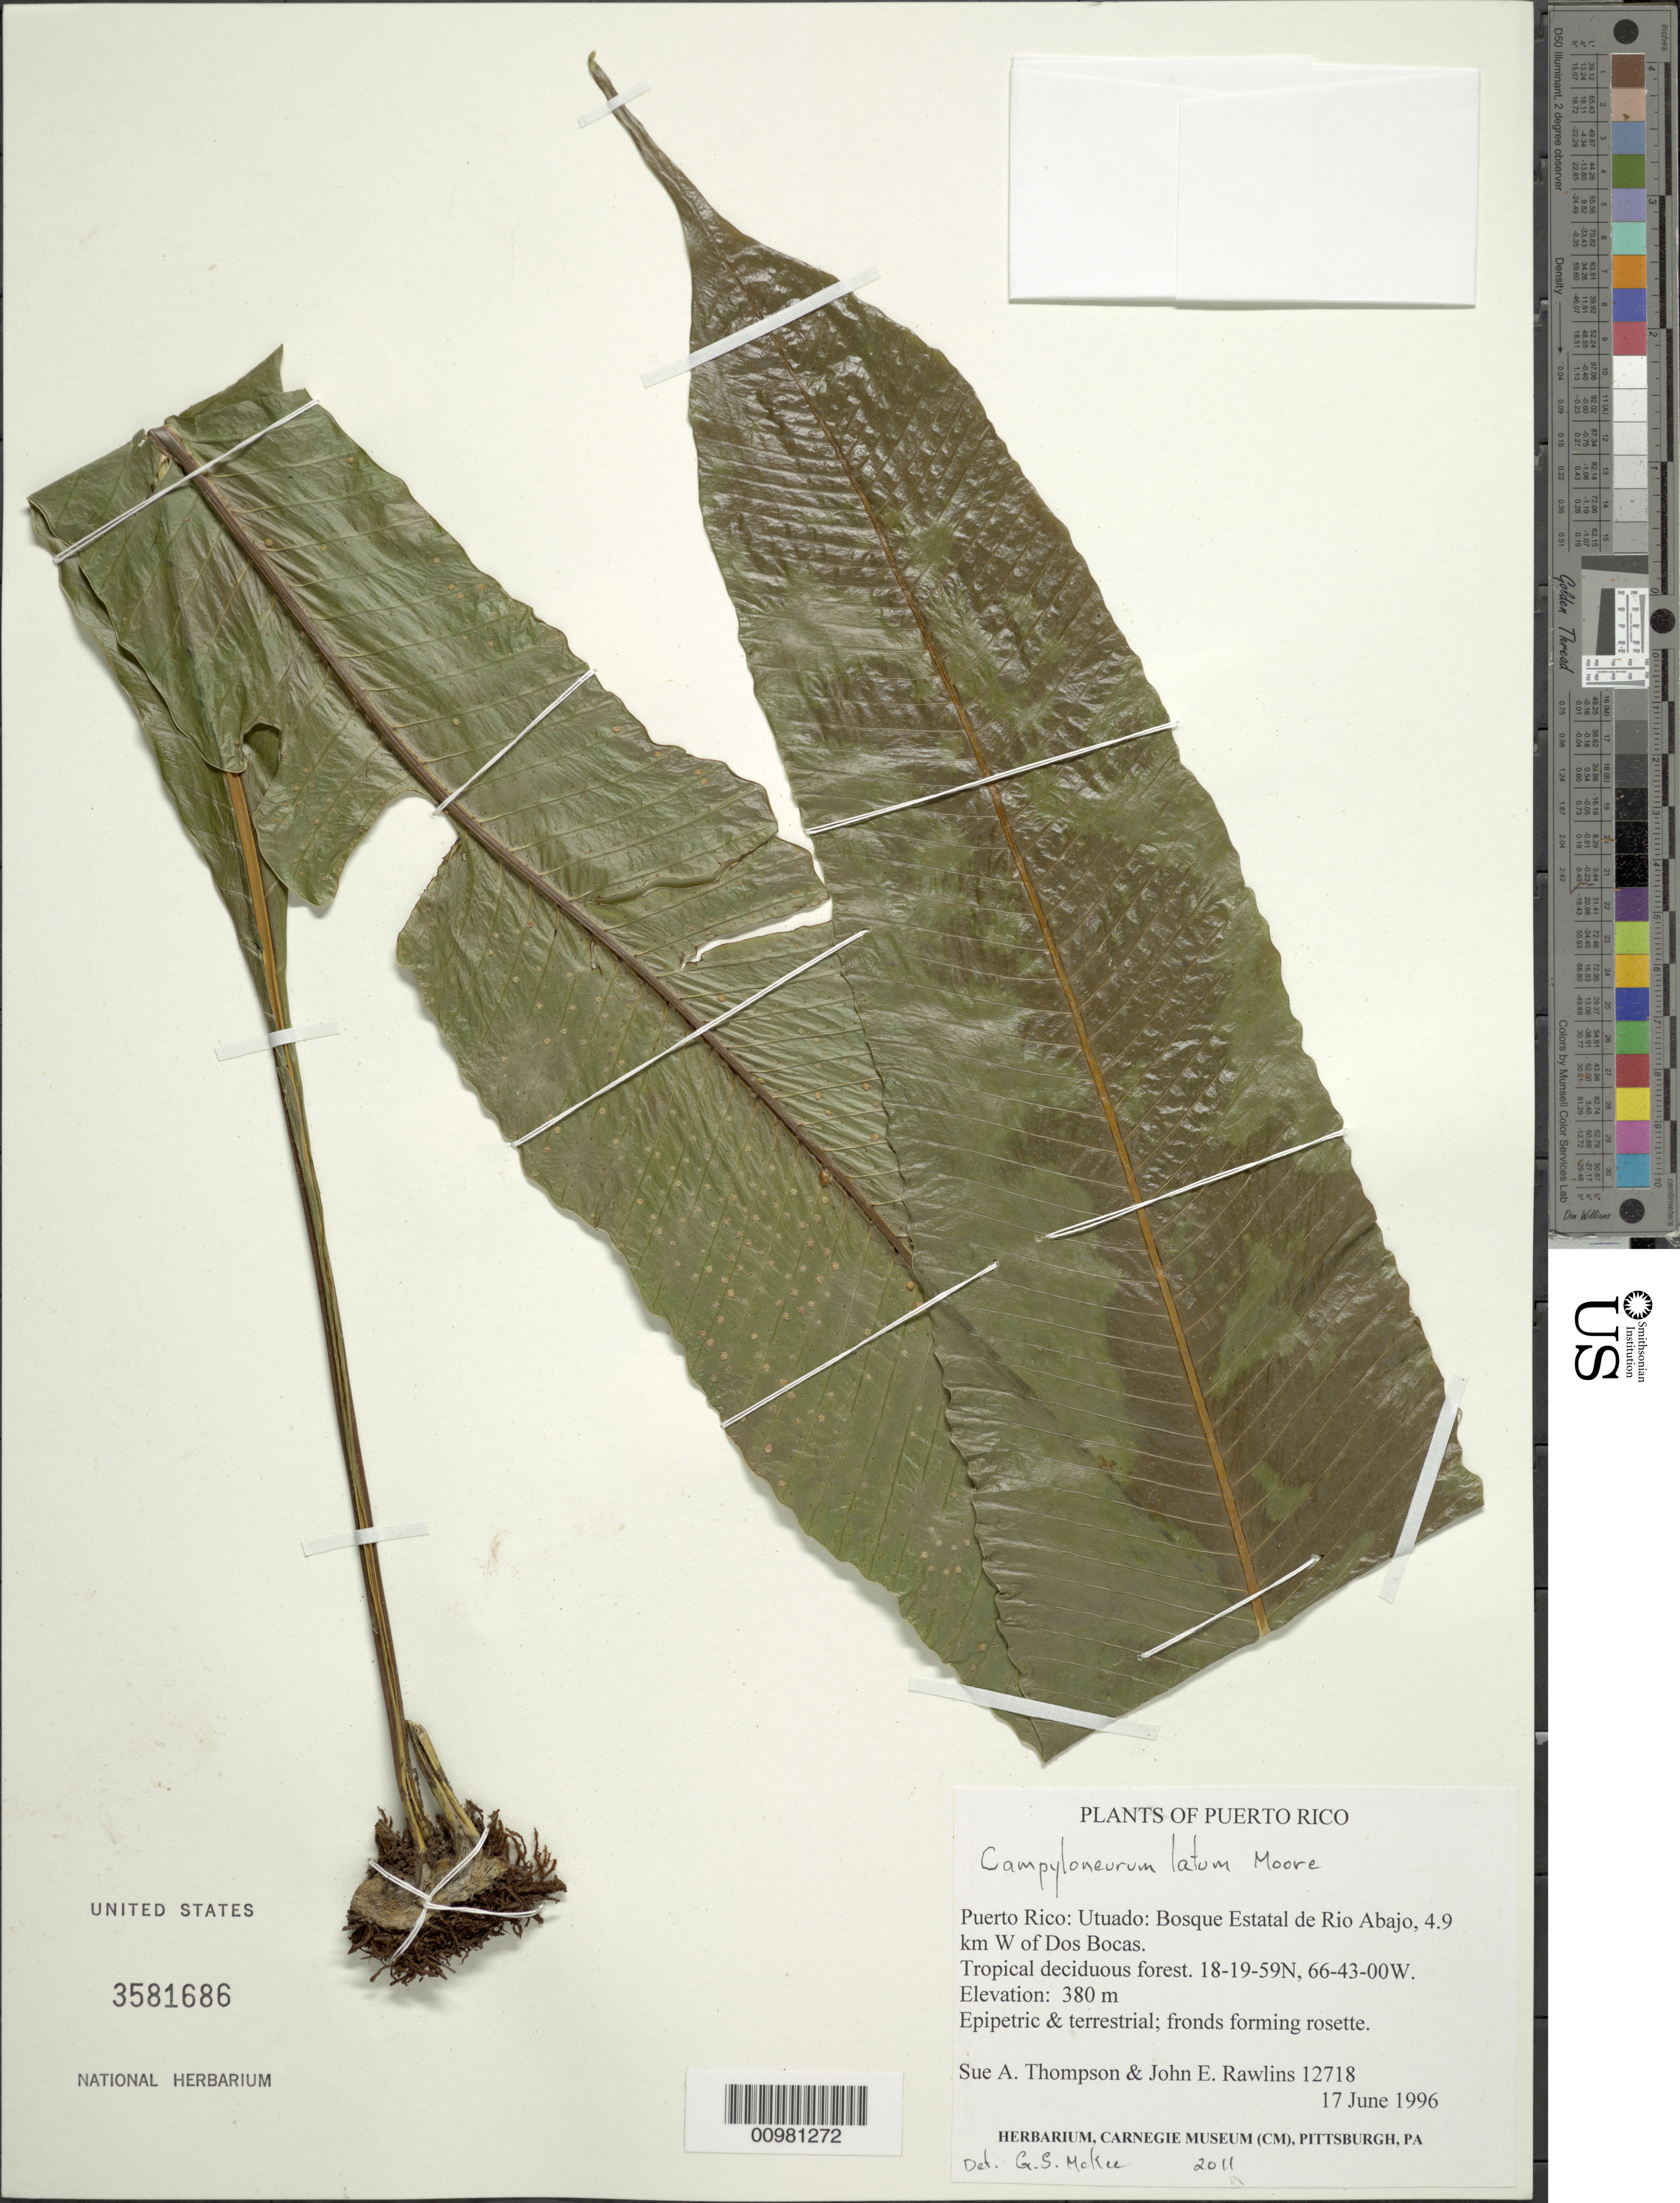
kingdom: Plantae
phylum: Tracheophyta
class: Polypodiopsida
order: Polypodiales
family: Polypodiaceae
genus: Campyloneurum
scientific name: Campyloneurum latum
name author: T. Moore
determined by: McKee, G. S., (US), NMNH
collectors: S. A. Thompson & J. Rawlins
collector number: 12718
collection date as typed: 17 Jun 1996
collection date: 1996-06-17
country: Puerto Rico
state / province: Utuado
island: Puerto Rico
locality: Bosque Estatal de Rio Abajo, 4.9 km W of Dos Bocas.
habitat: Tropical deciduous forest.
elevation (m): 380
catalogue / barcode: US 3581686